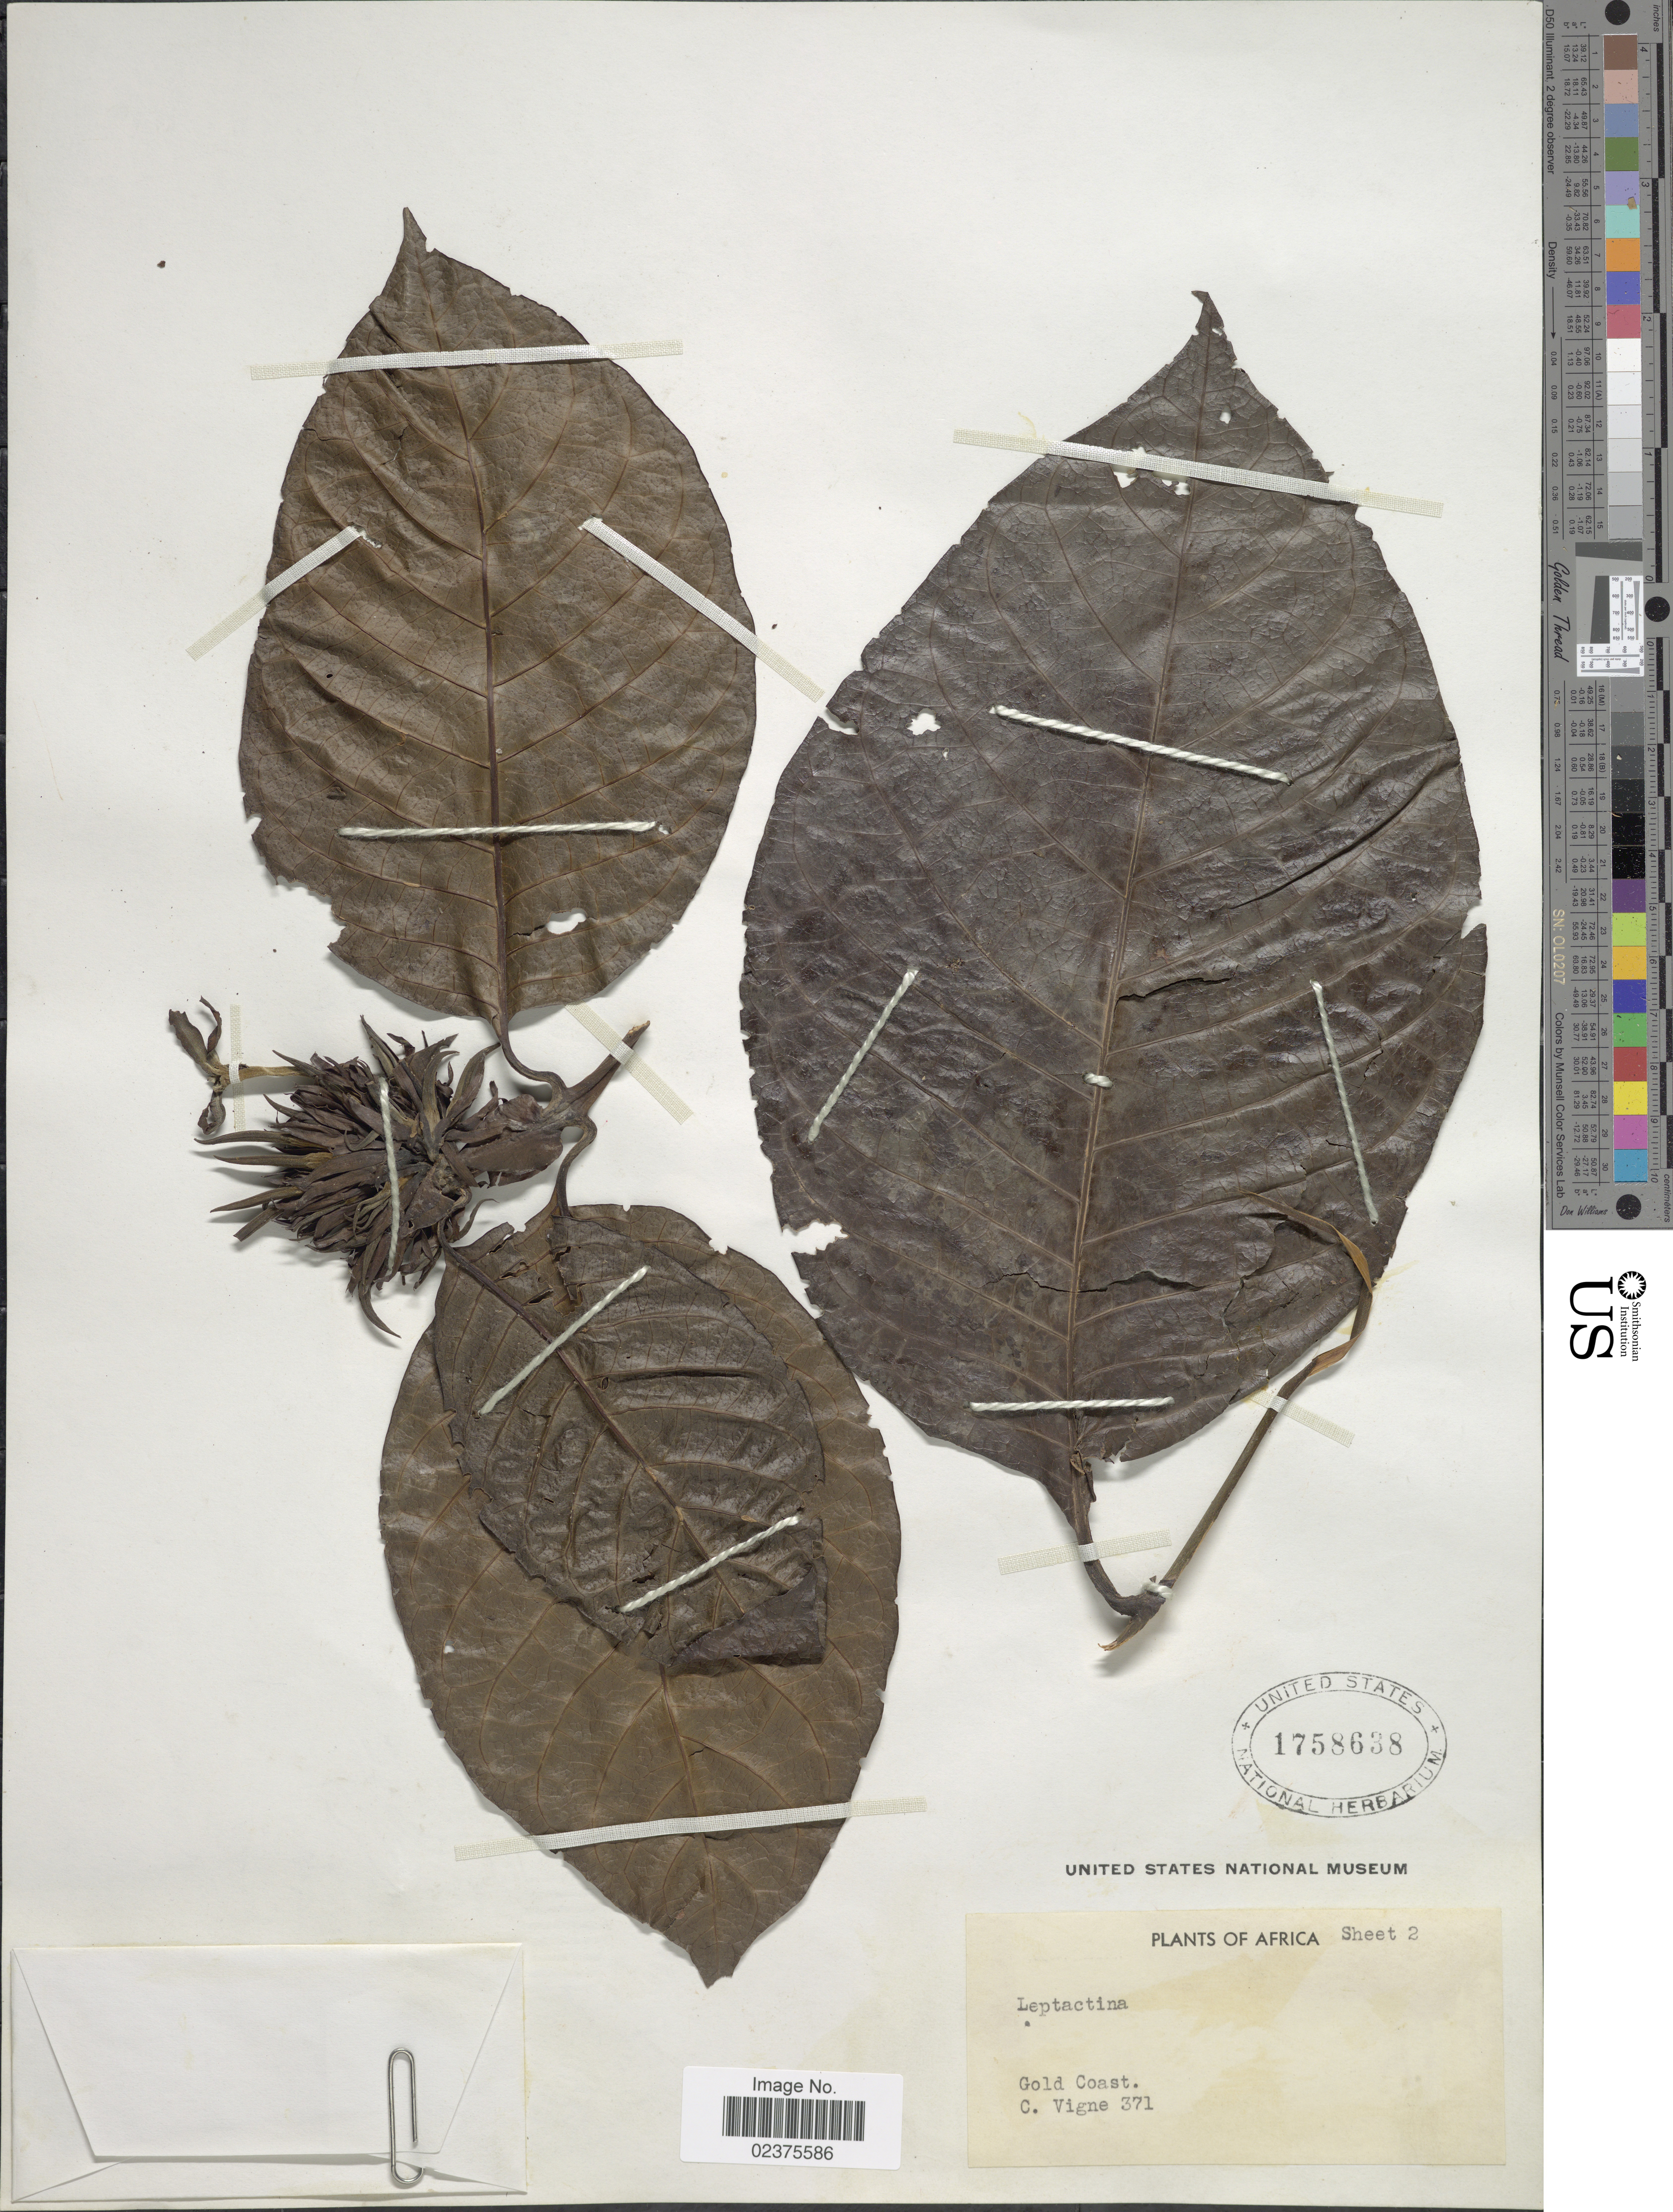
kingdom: Plantae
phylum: Tracheophyta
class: Magnoliopsida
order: Gentianales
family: Rubiaceae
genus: Dictyandra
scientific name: Dictyandra involucrata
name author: (Hook. f.) Hiern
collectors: C. Vigne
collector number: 371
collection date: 1941-10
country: Ghana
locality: Gold Coast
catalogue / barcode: US 1758638